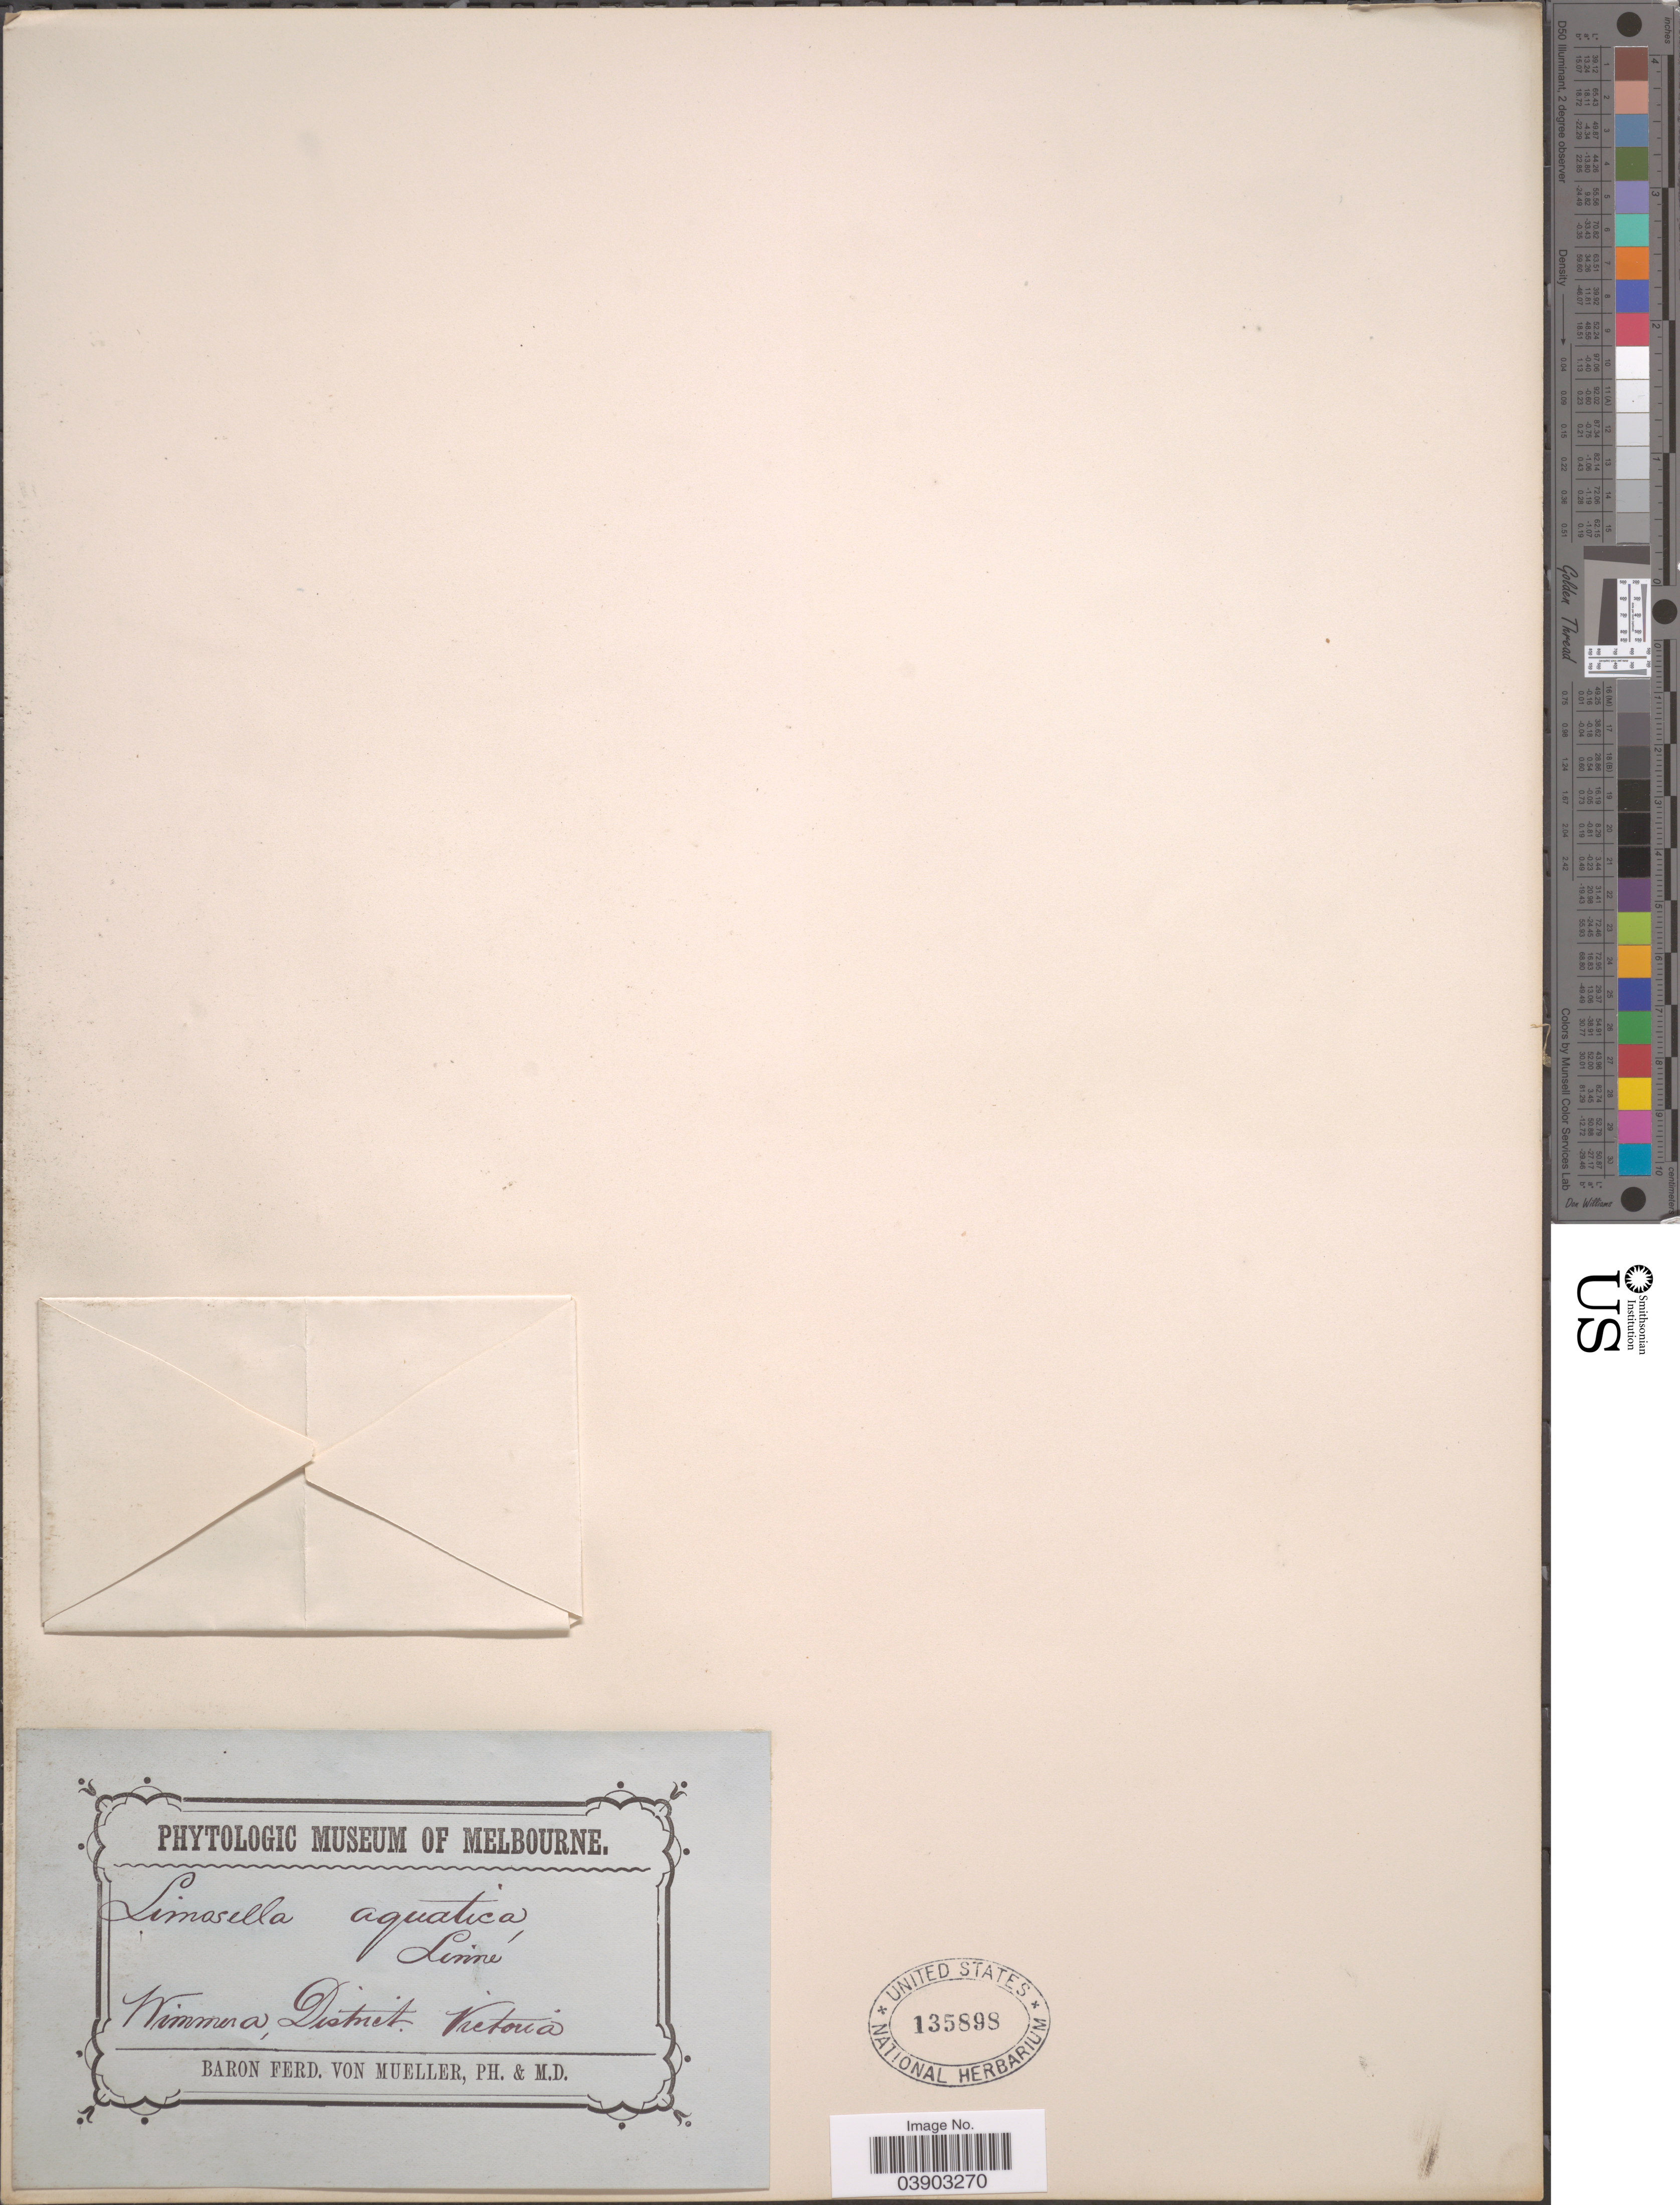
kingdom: Plantae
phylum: Tracheophyta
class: Magnoliopsida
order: Lamiales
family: Scrophulariaceae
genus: Limosella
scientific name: Limosella aquatica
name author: L.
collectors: F. Mueller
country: Australia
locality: Wimmera, District Victoria.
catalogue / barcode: US 135898